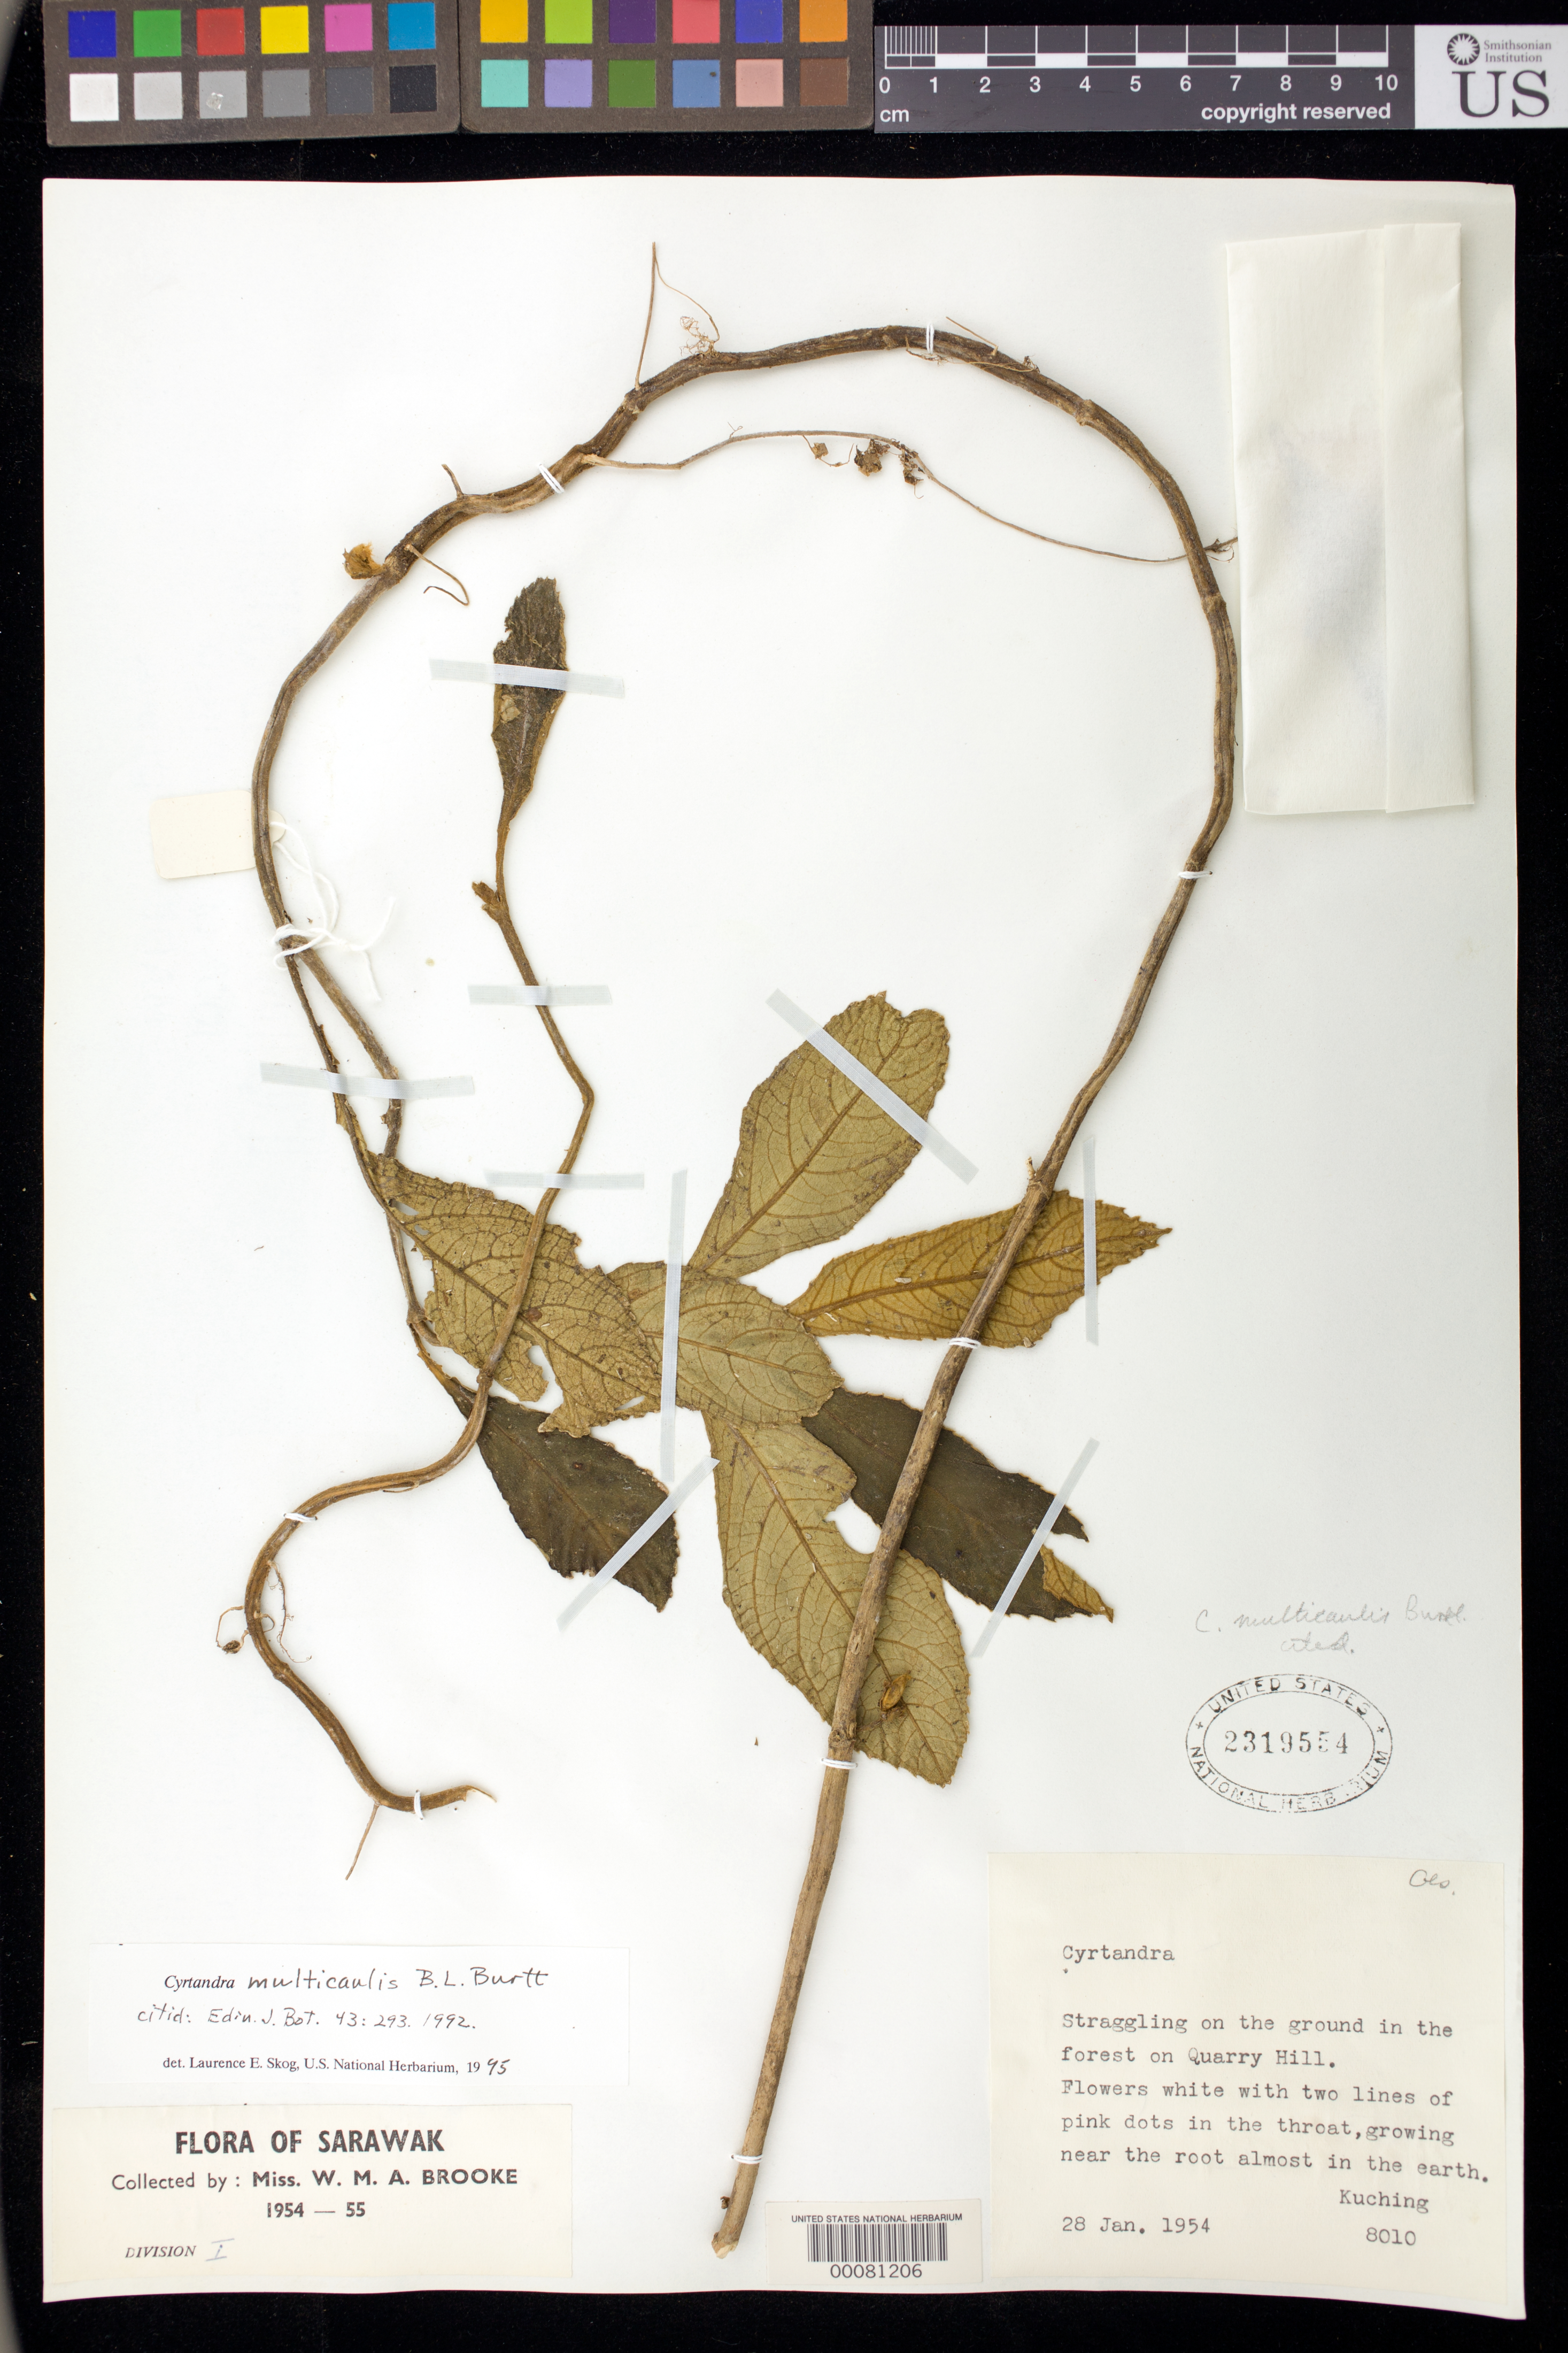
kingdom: Plantae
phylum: Tracheophyta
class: Magnoliopsida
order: Lamiales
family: Gesneriaceae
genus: Cyrtandra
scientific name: Cyrtandra multicaulis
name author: B.L. Burtt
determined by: Skog, Laurence E.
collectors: W. Brooke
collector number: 8010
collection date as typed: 28 Jan 1954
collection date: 1954-01-28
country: Malaysia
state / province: Sarawak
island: Borneo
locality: Kuching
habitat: Straggling on the ground in the forest on quarry hill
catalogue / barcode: US 2319554